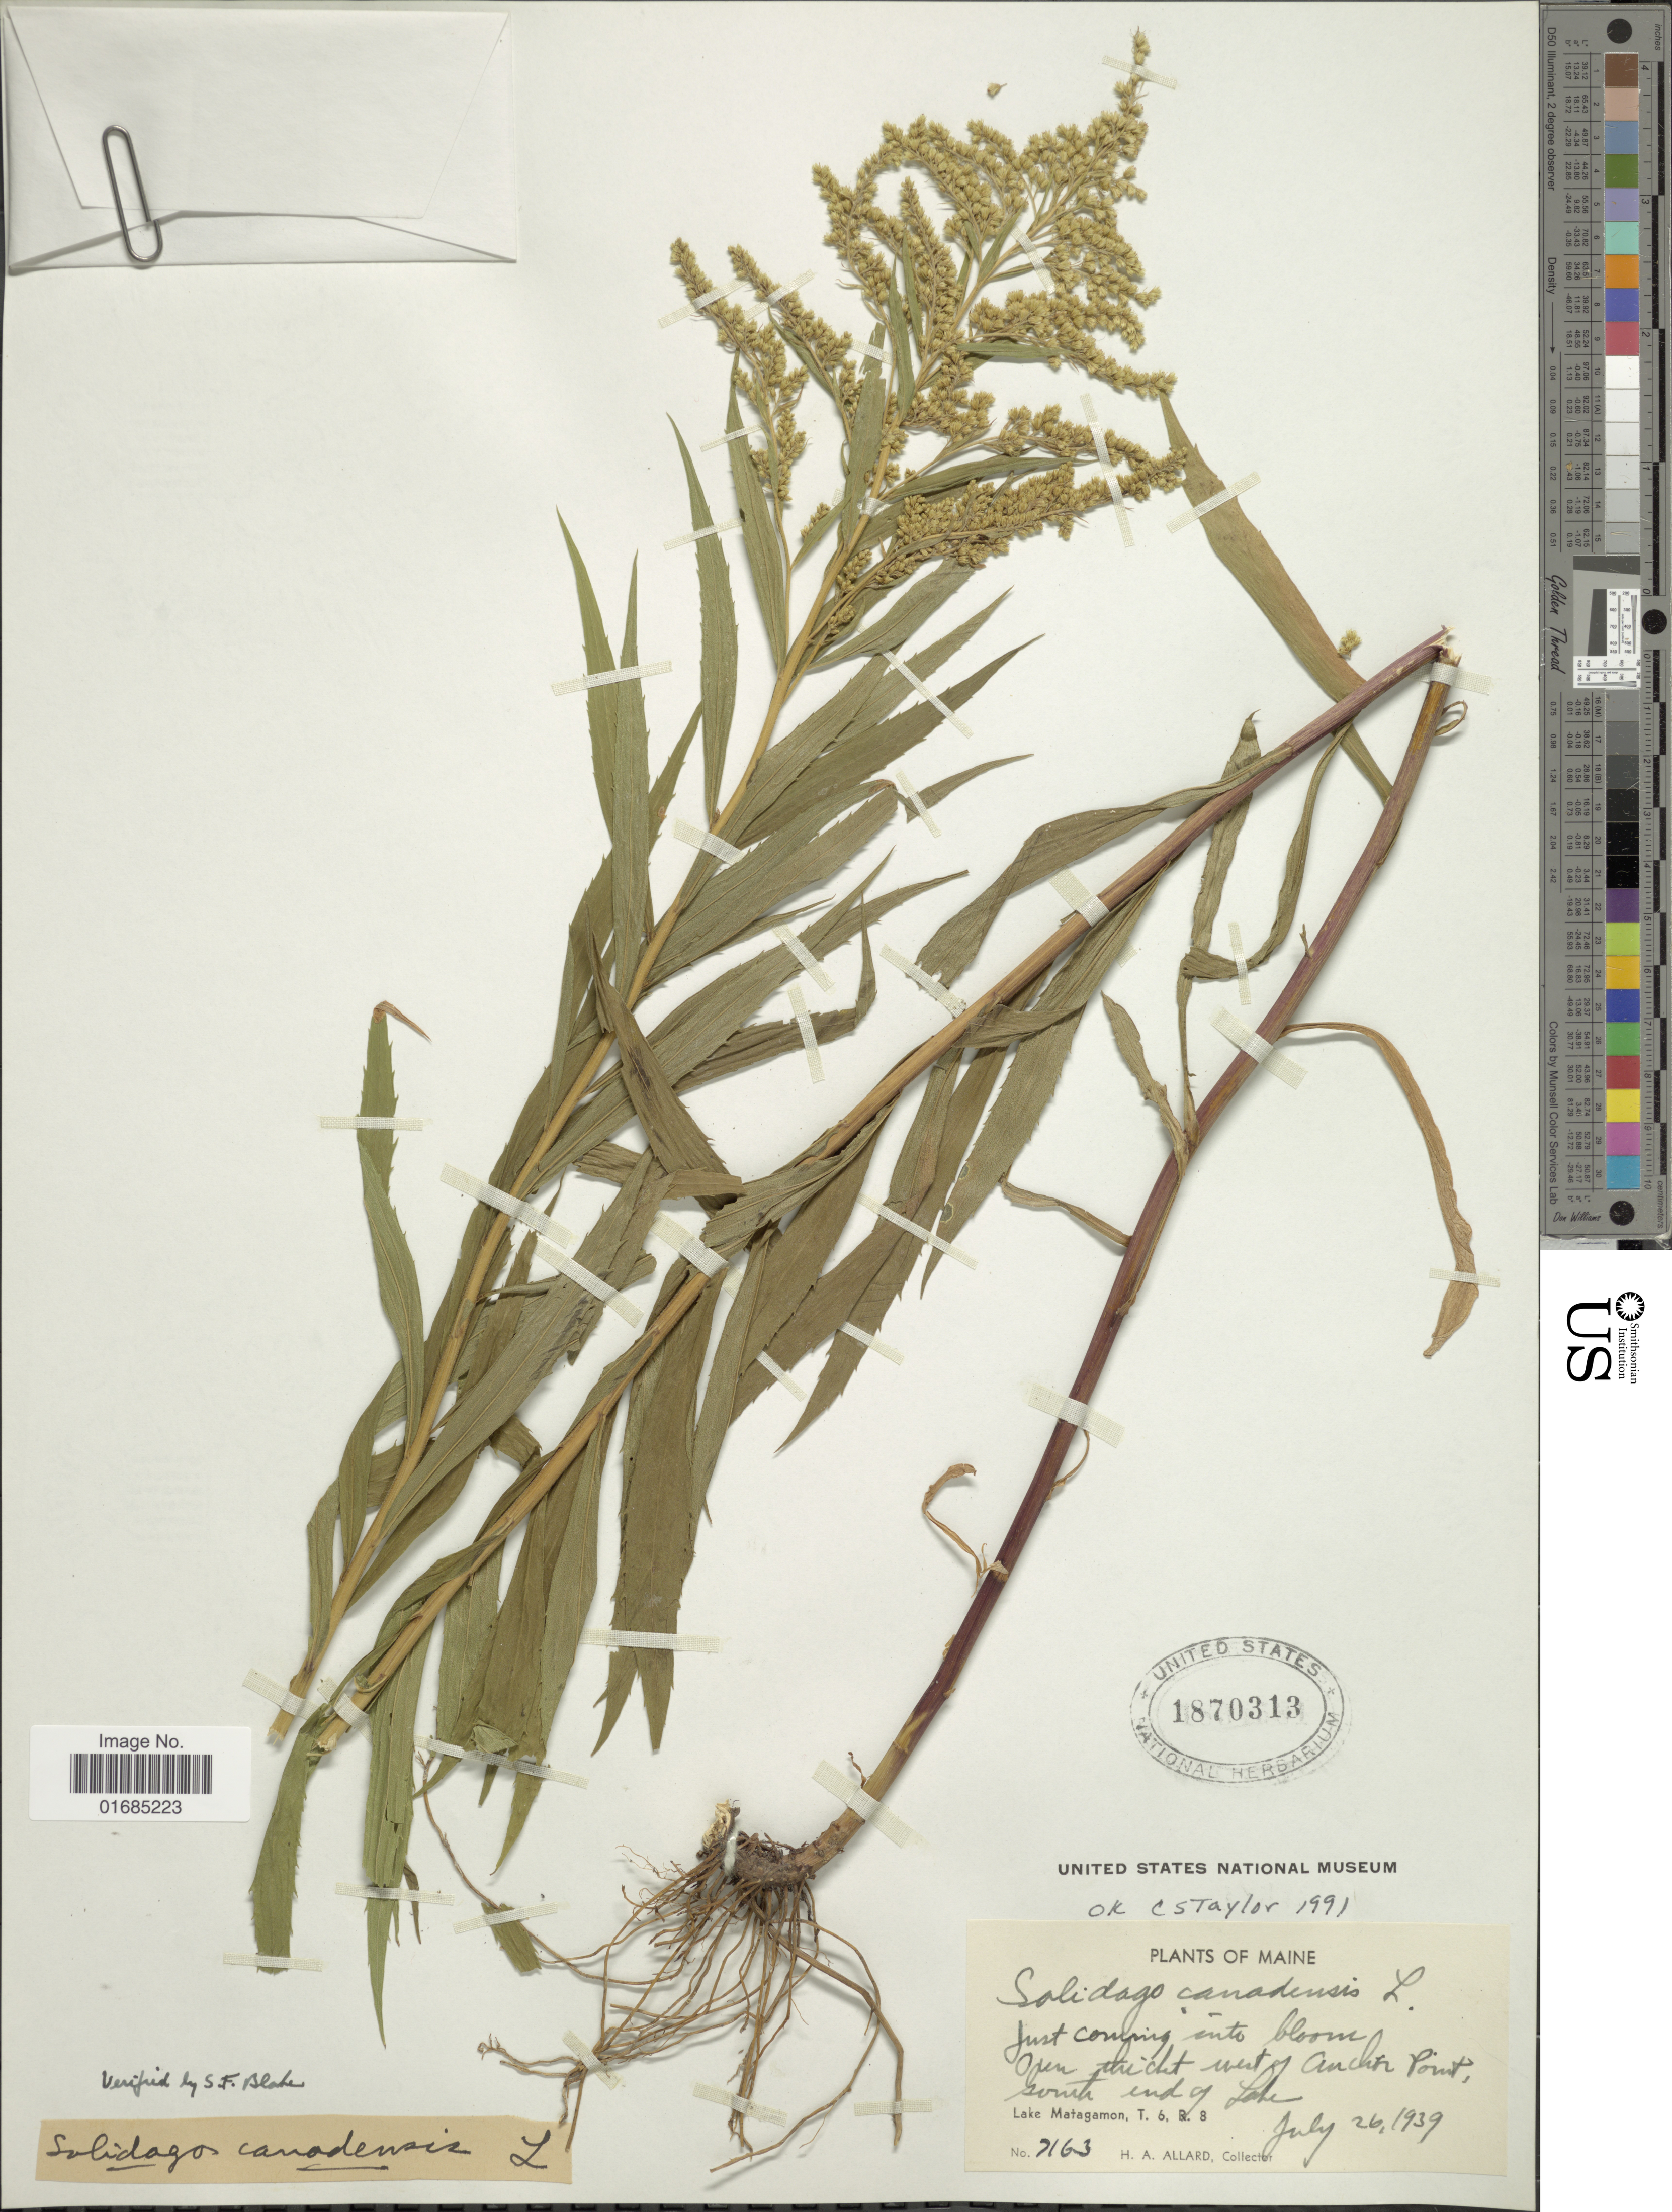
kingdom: Plantae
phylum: Tracheophyta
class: Magnoliopsida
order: Asterales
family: Asteraceae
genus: Solidago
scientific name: Solidago canadensis var. canadensis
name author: L.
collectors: H. A. Allard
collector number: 7163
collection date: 1939-07-26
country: United States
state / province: Maine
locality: West of Anchor Point south end of Lake. Lake Matagamon, T.6, R. 8.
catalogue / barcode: US 1870313